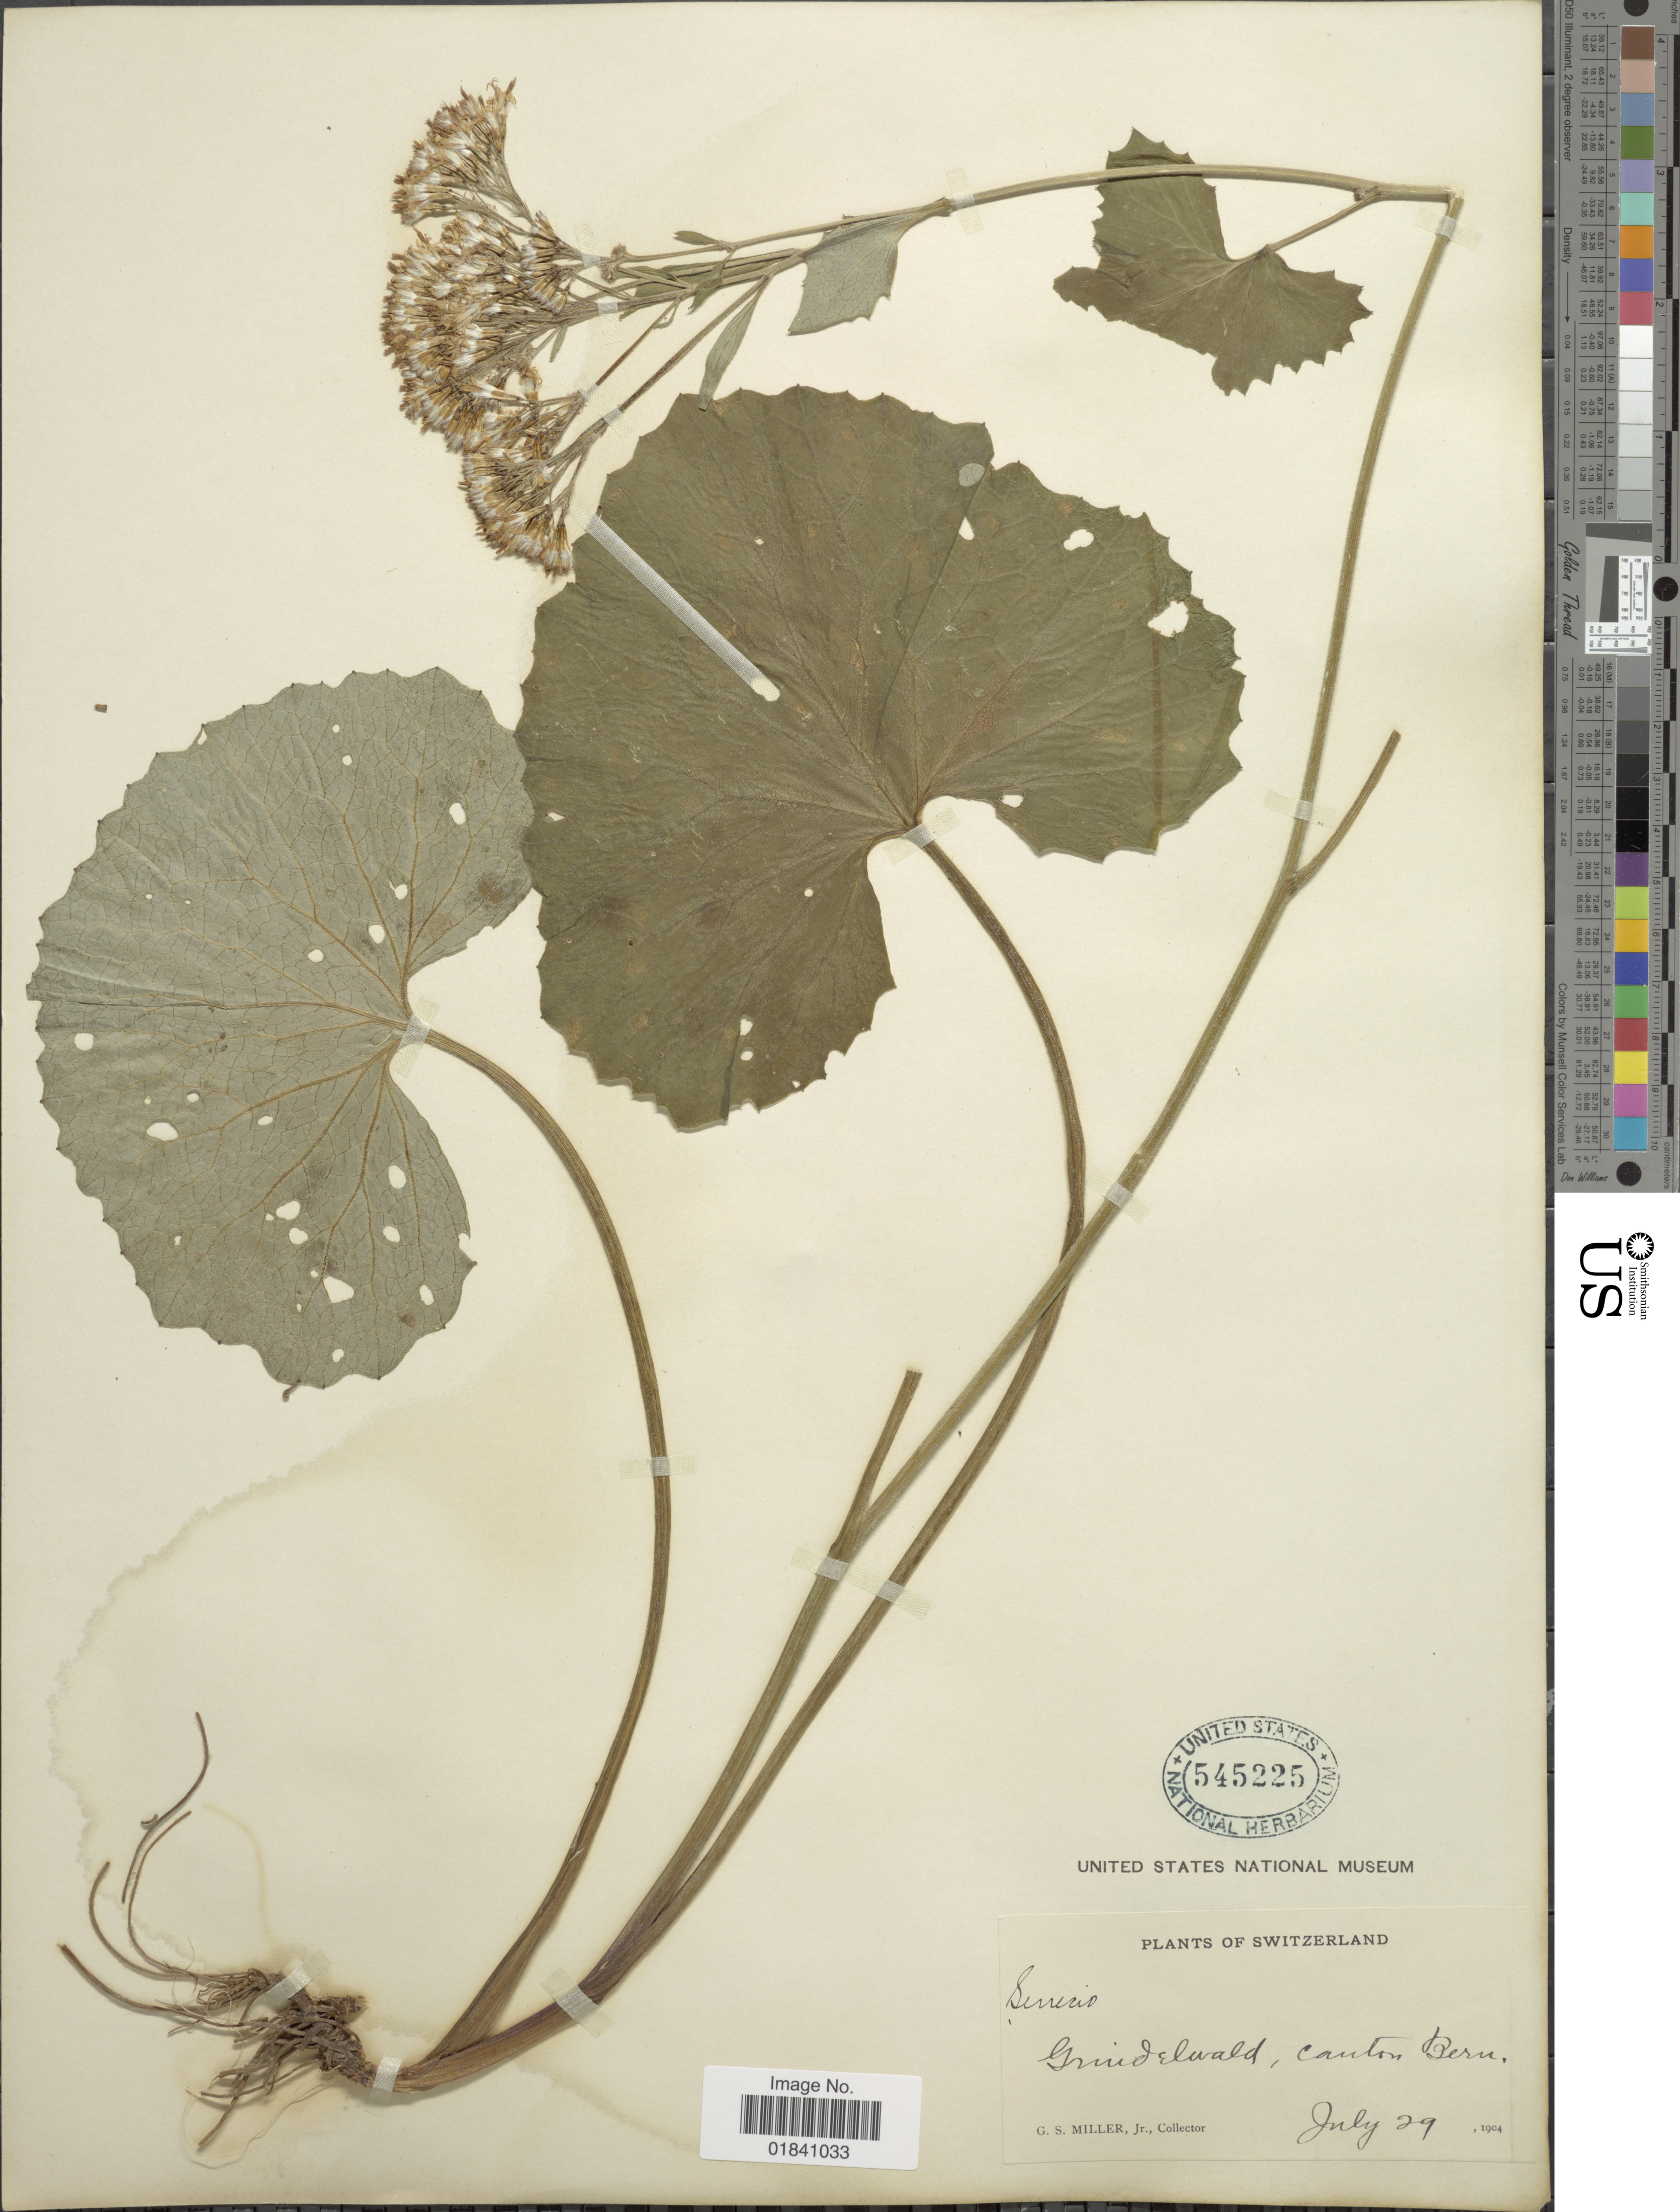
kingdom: Plantae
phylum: Tracheophyta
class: Magnoliopsida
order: Asterales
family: Asteraceae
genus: Senecio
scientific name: Senecio sp.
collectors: G. S. Miller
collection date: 1904-07-29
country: Switzerland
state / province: Bern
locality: Gruidelwald, canton Bern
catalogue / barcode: US 545225